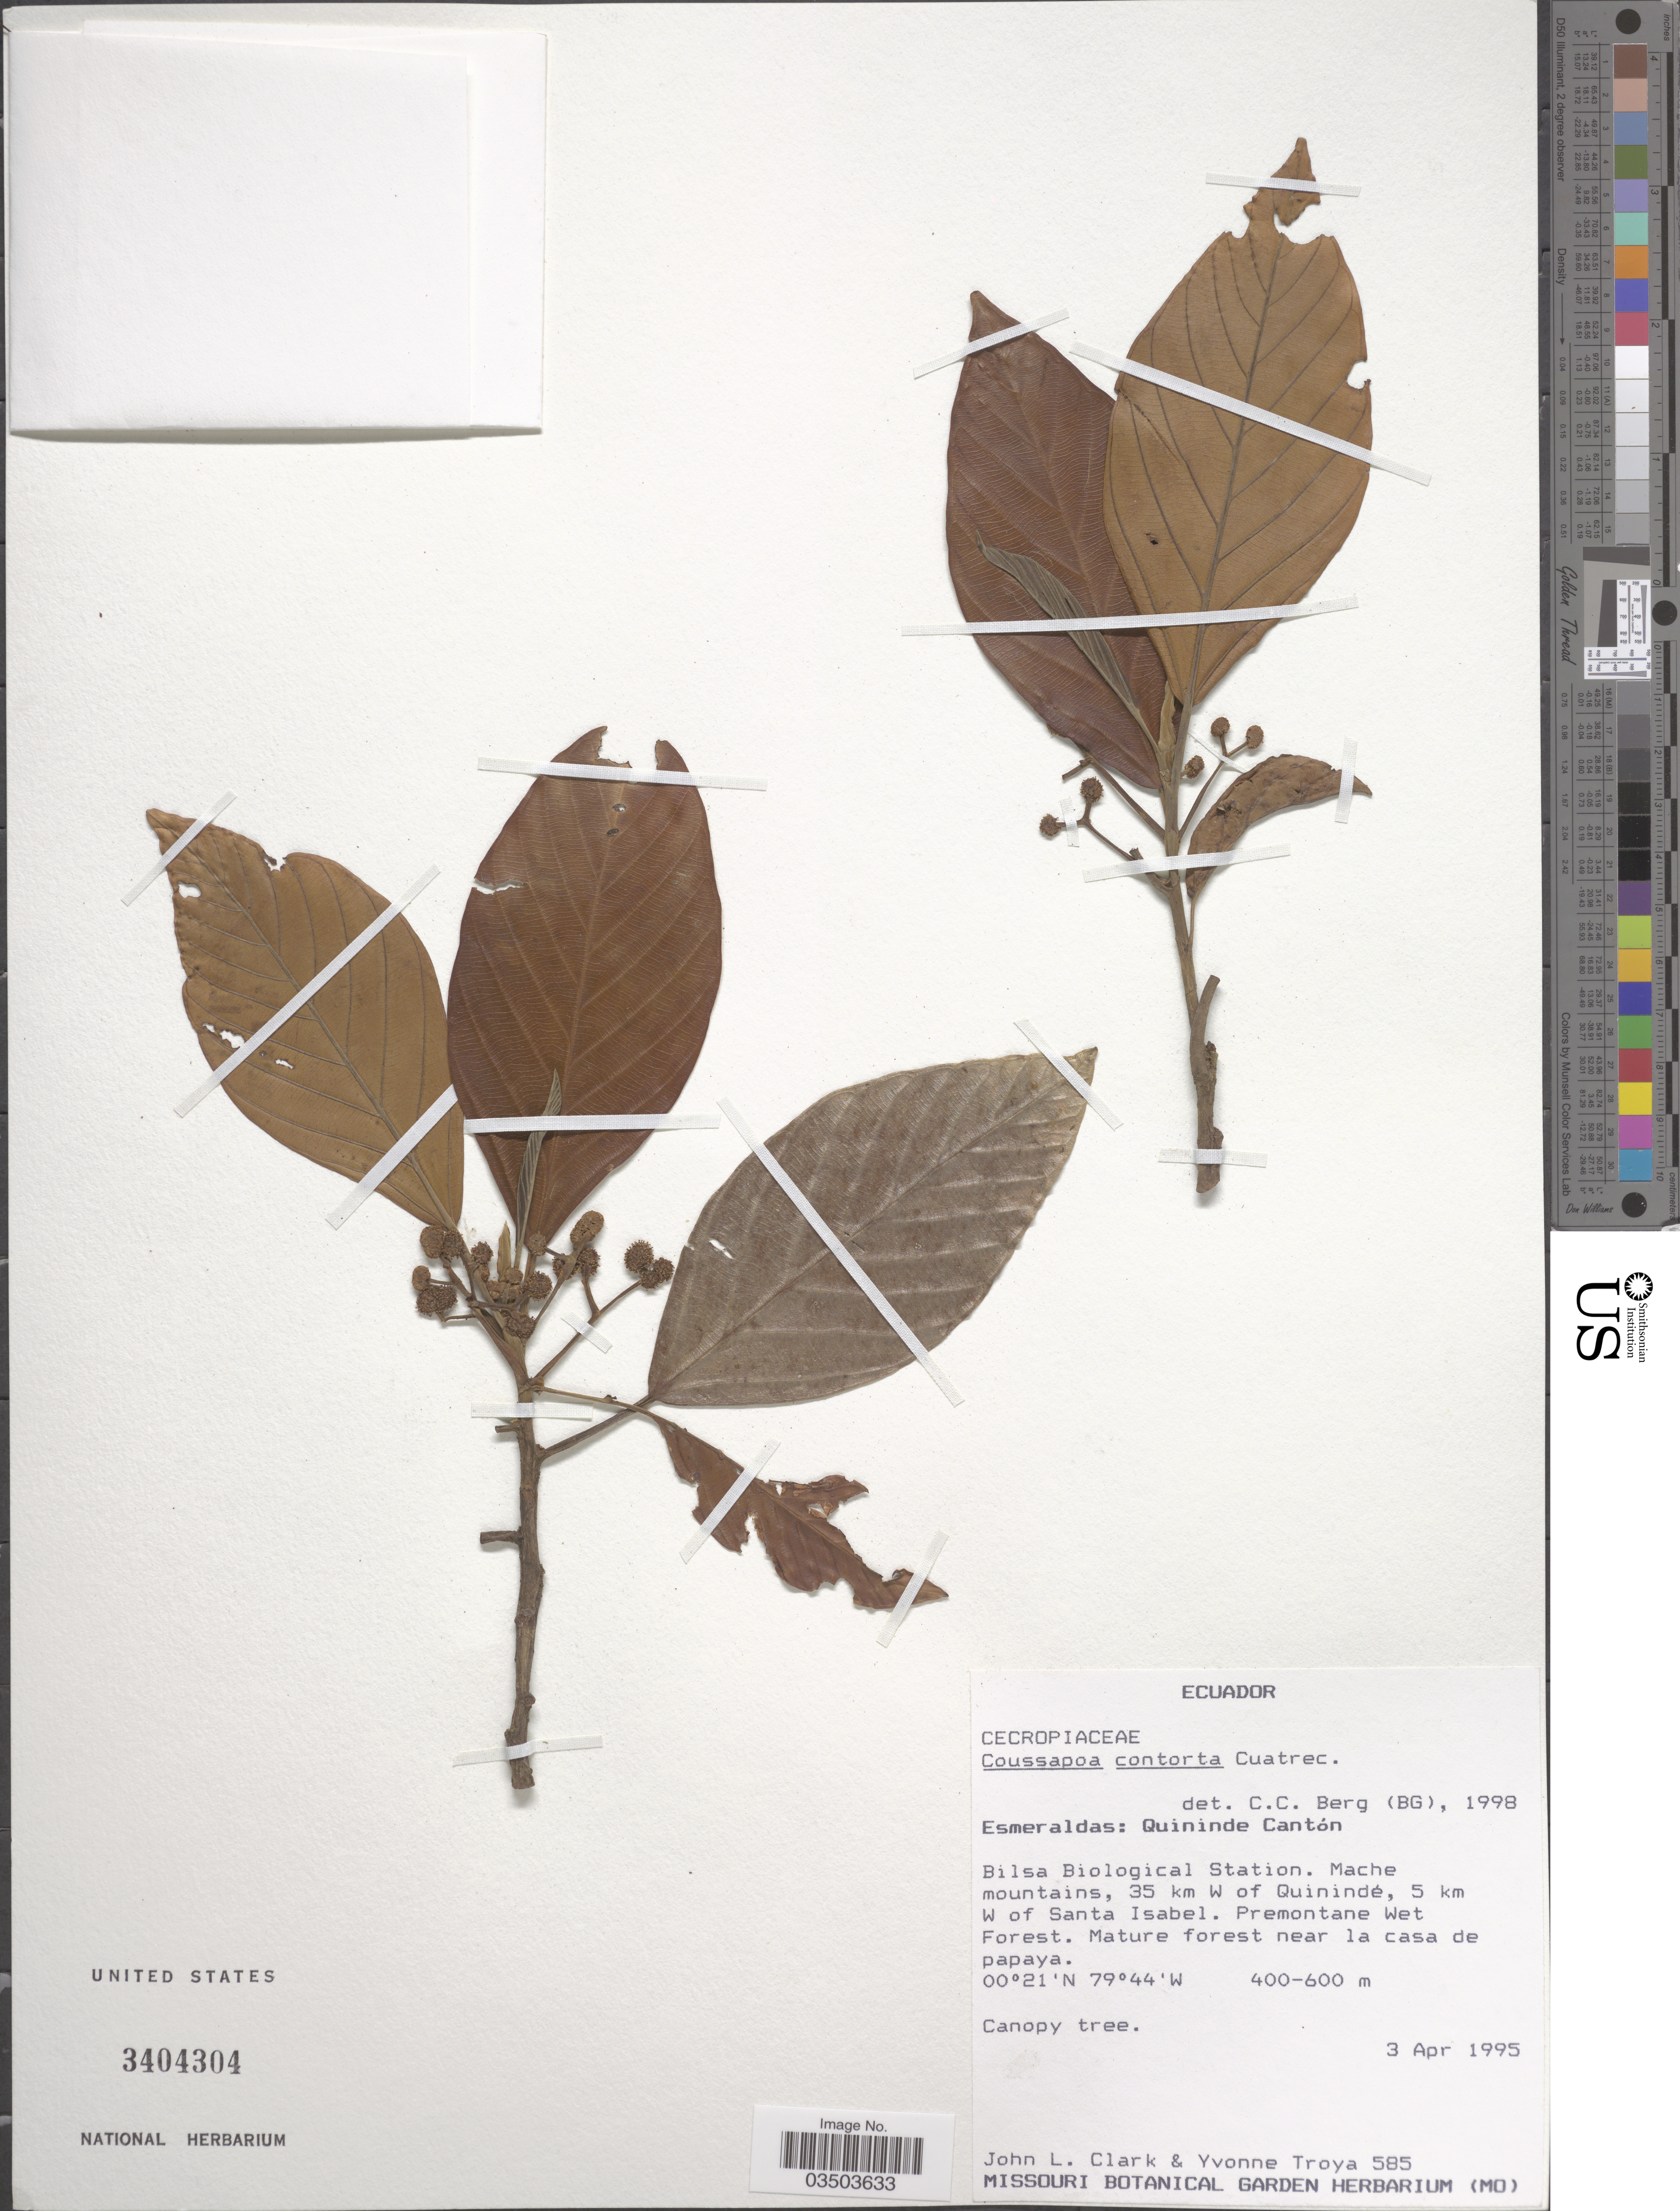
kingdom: Plantae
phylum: Tracheophyta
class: Magnoliopsida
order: Rosales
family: Urticaceae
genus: Coussapoa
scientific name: Coussapoa contorta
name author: Cuatrec.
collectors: J. L. Clark & Y. Troya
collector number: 585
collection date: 1995-04-03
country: Ecuador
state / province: Esmeraldas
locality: Quininde Cantón. Bilsa Biological Station. Mache mountains, 35 km W of Quinindé, 5 km W of Santa Isabel. Mature forest near la casa de papaya.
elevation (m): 400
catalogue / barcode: US 3404304